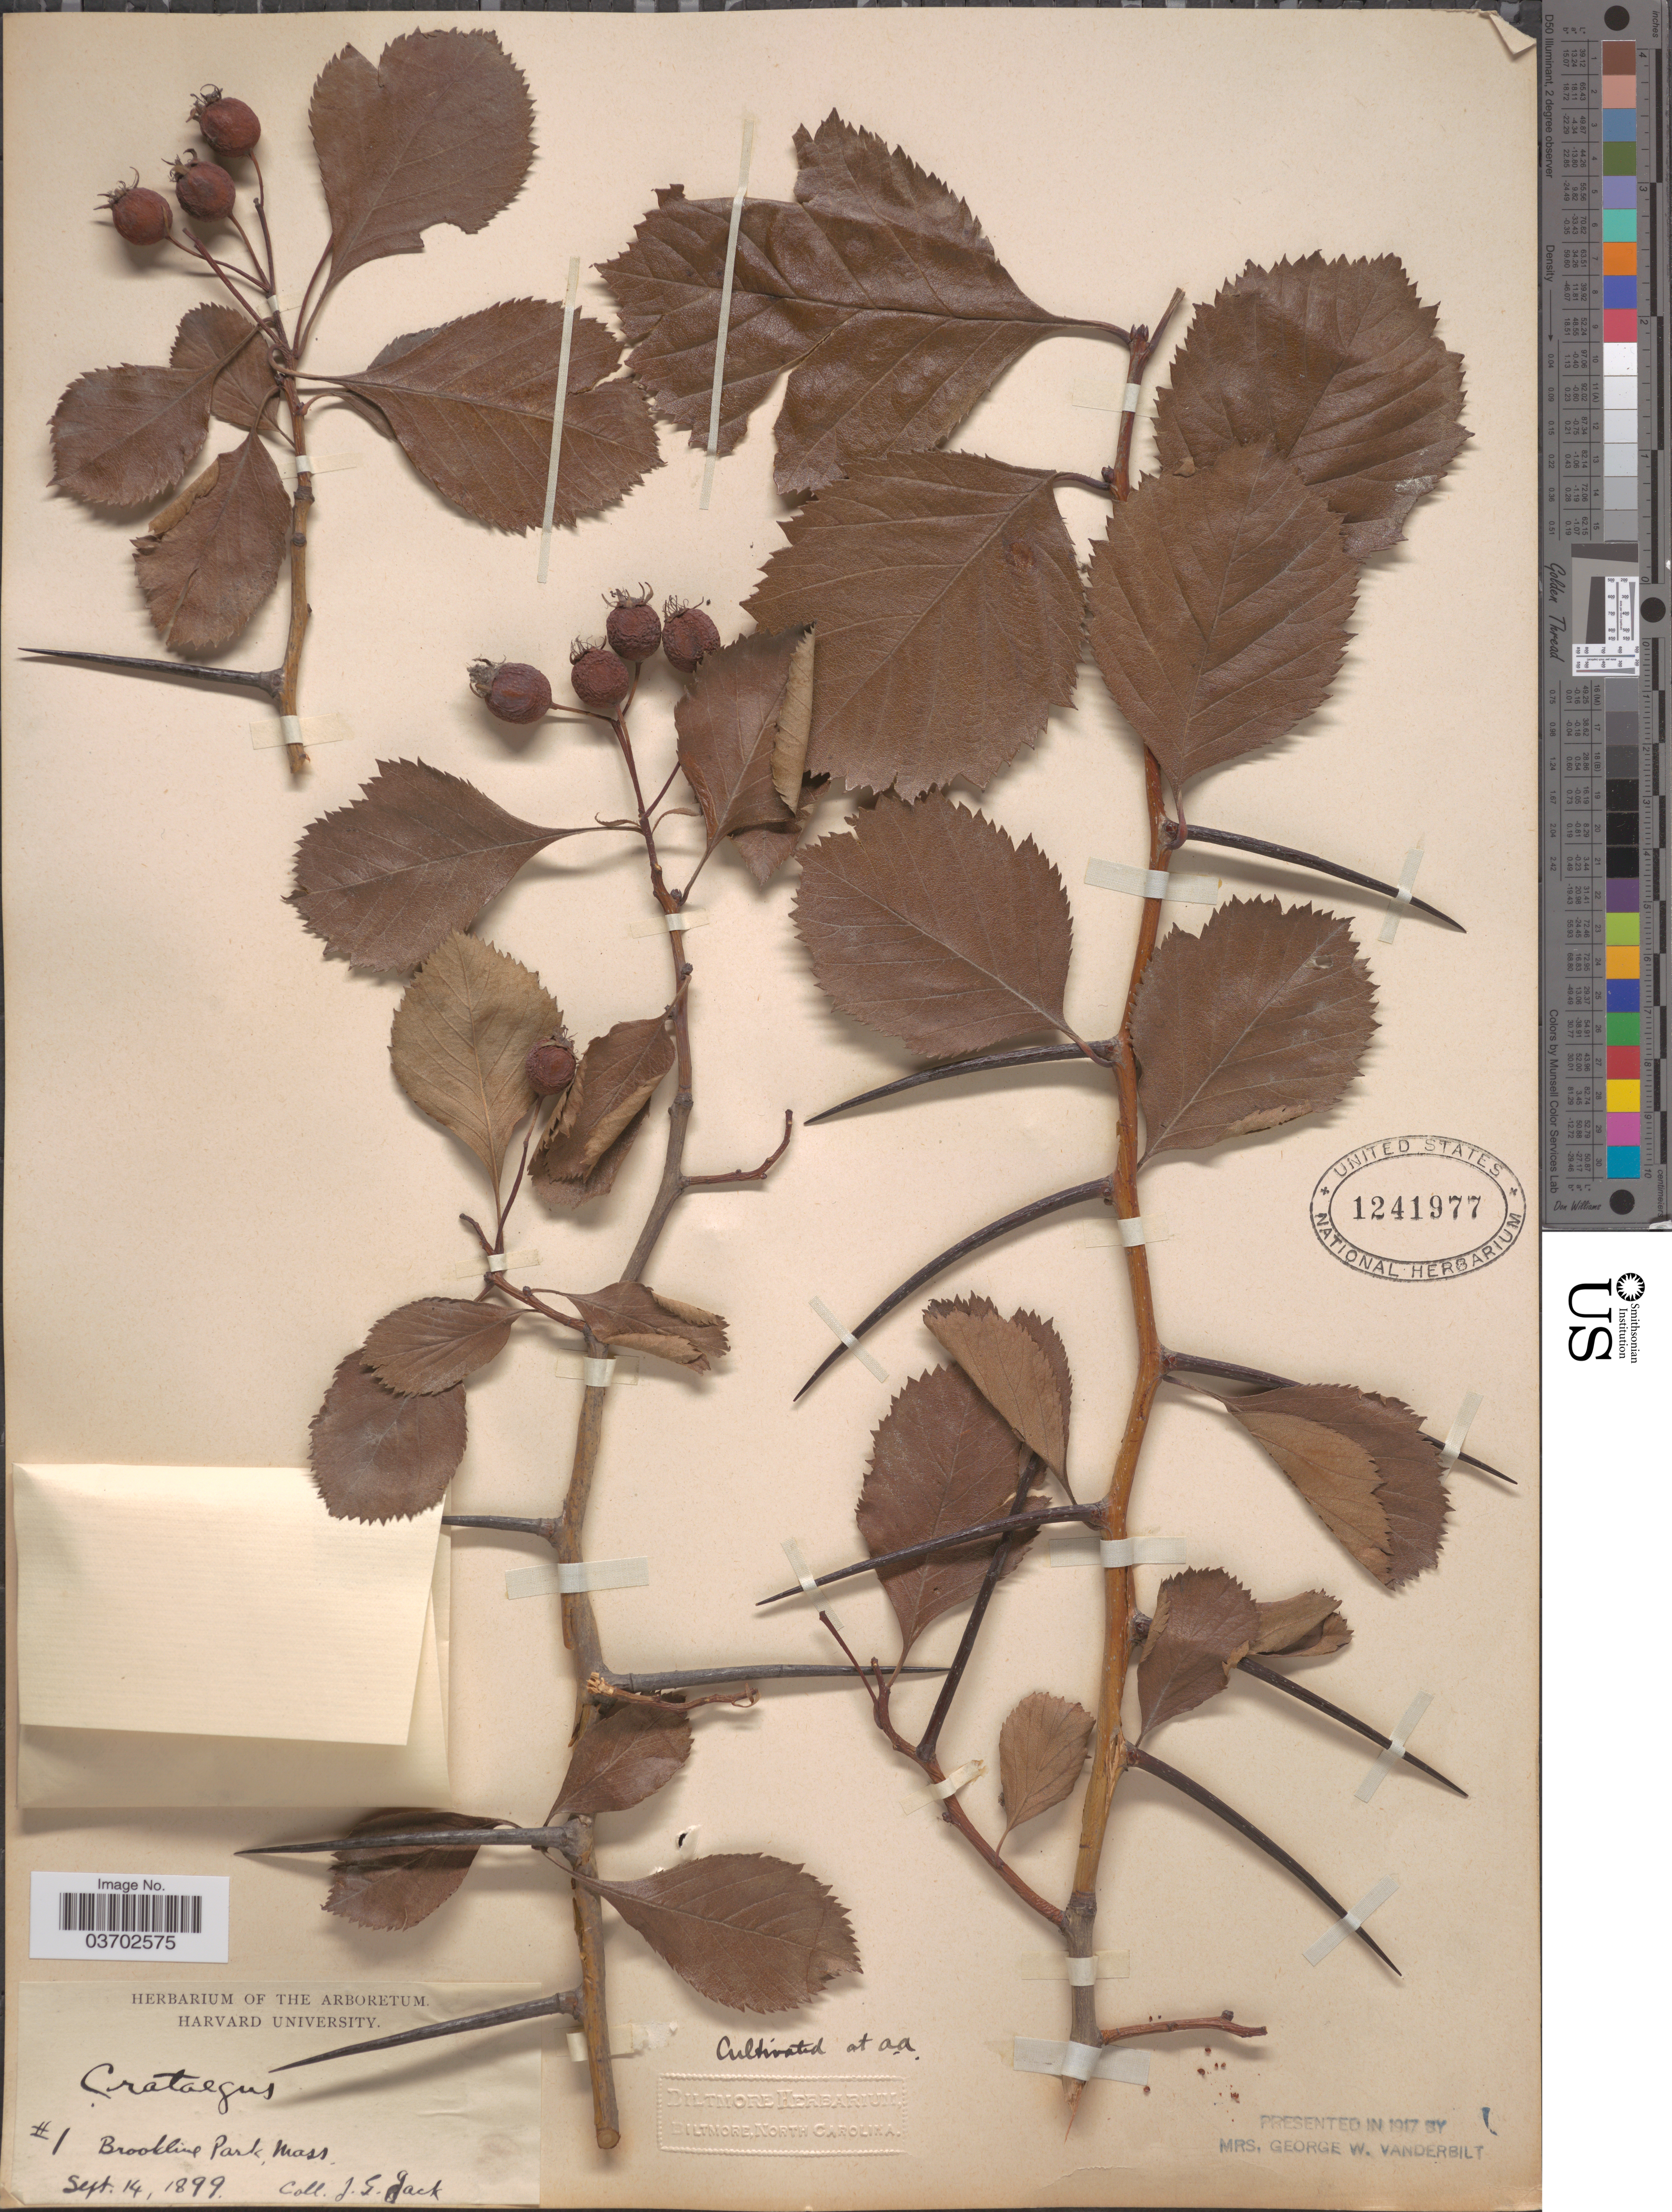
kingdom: Plantae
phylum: Tracheophyta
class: Magnoliopsida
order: Rosales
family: Rosaceae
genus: Crataegus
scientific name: Crataegus sp.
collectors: J. G. Jack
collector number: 1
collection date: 1899-09-14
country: United States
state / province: Massachusetts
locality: Brookline Park. A.A.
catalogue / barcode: US 1241977